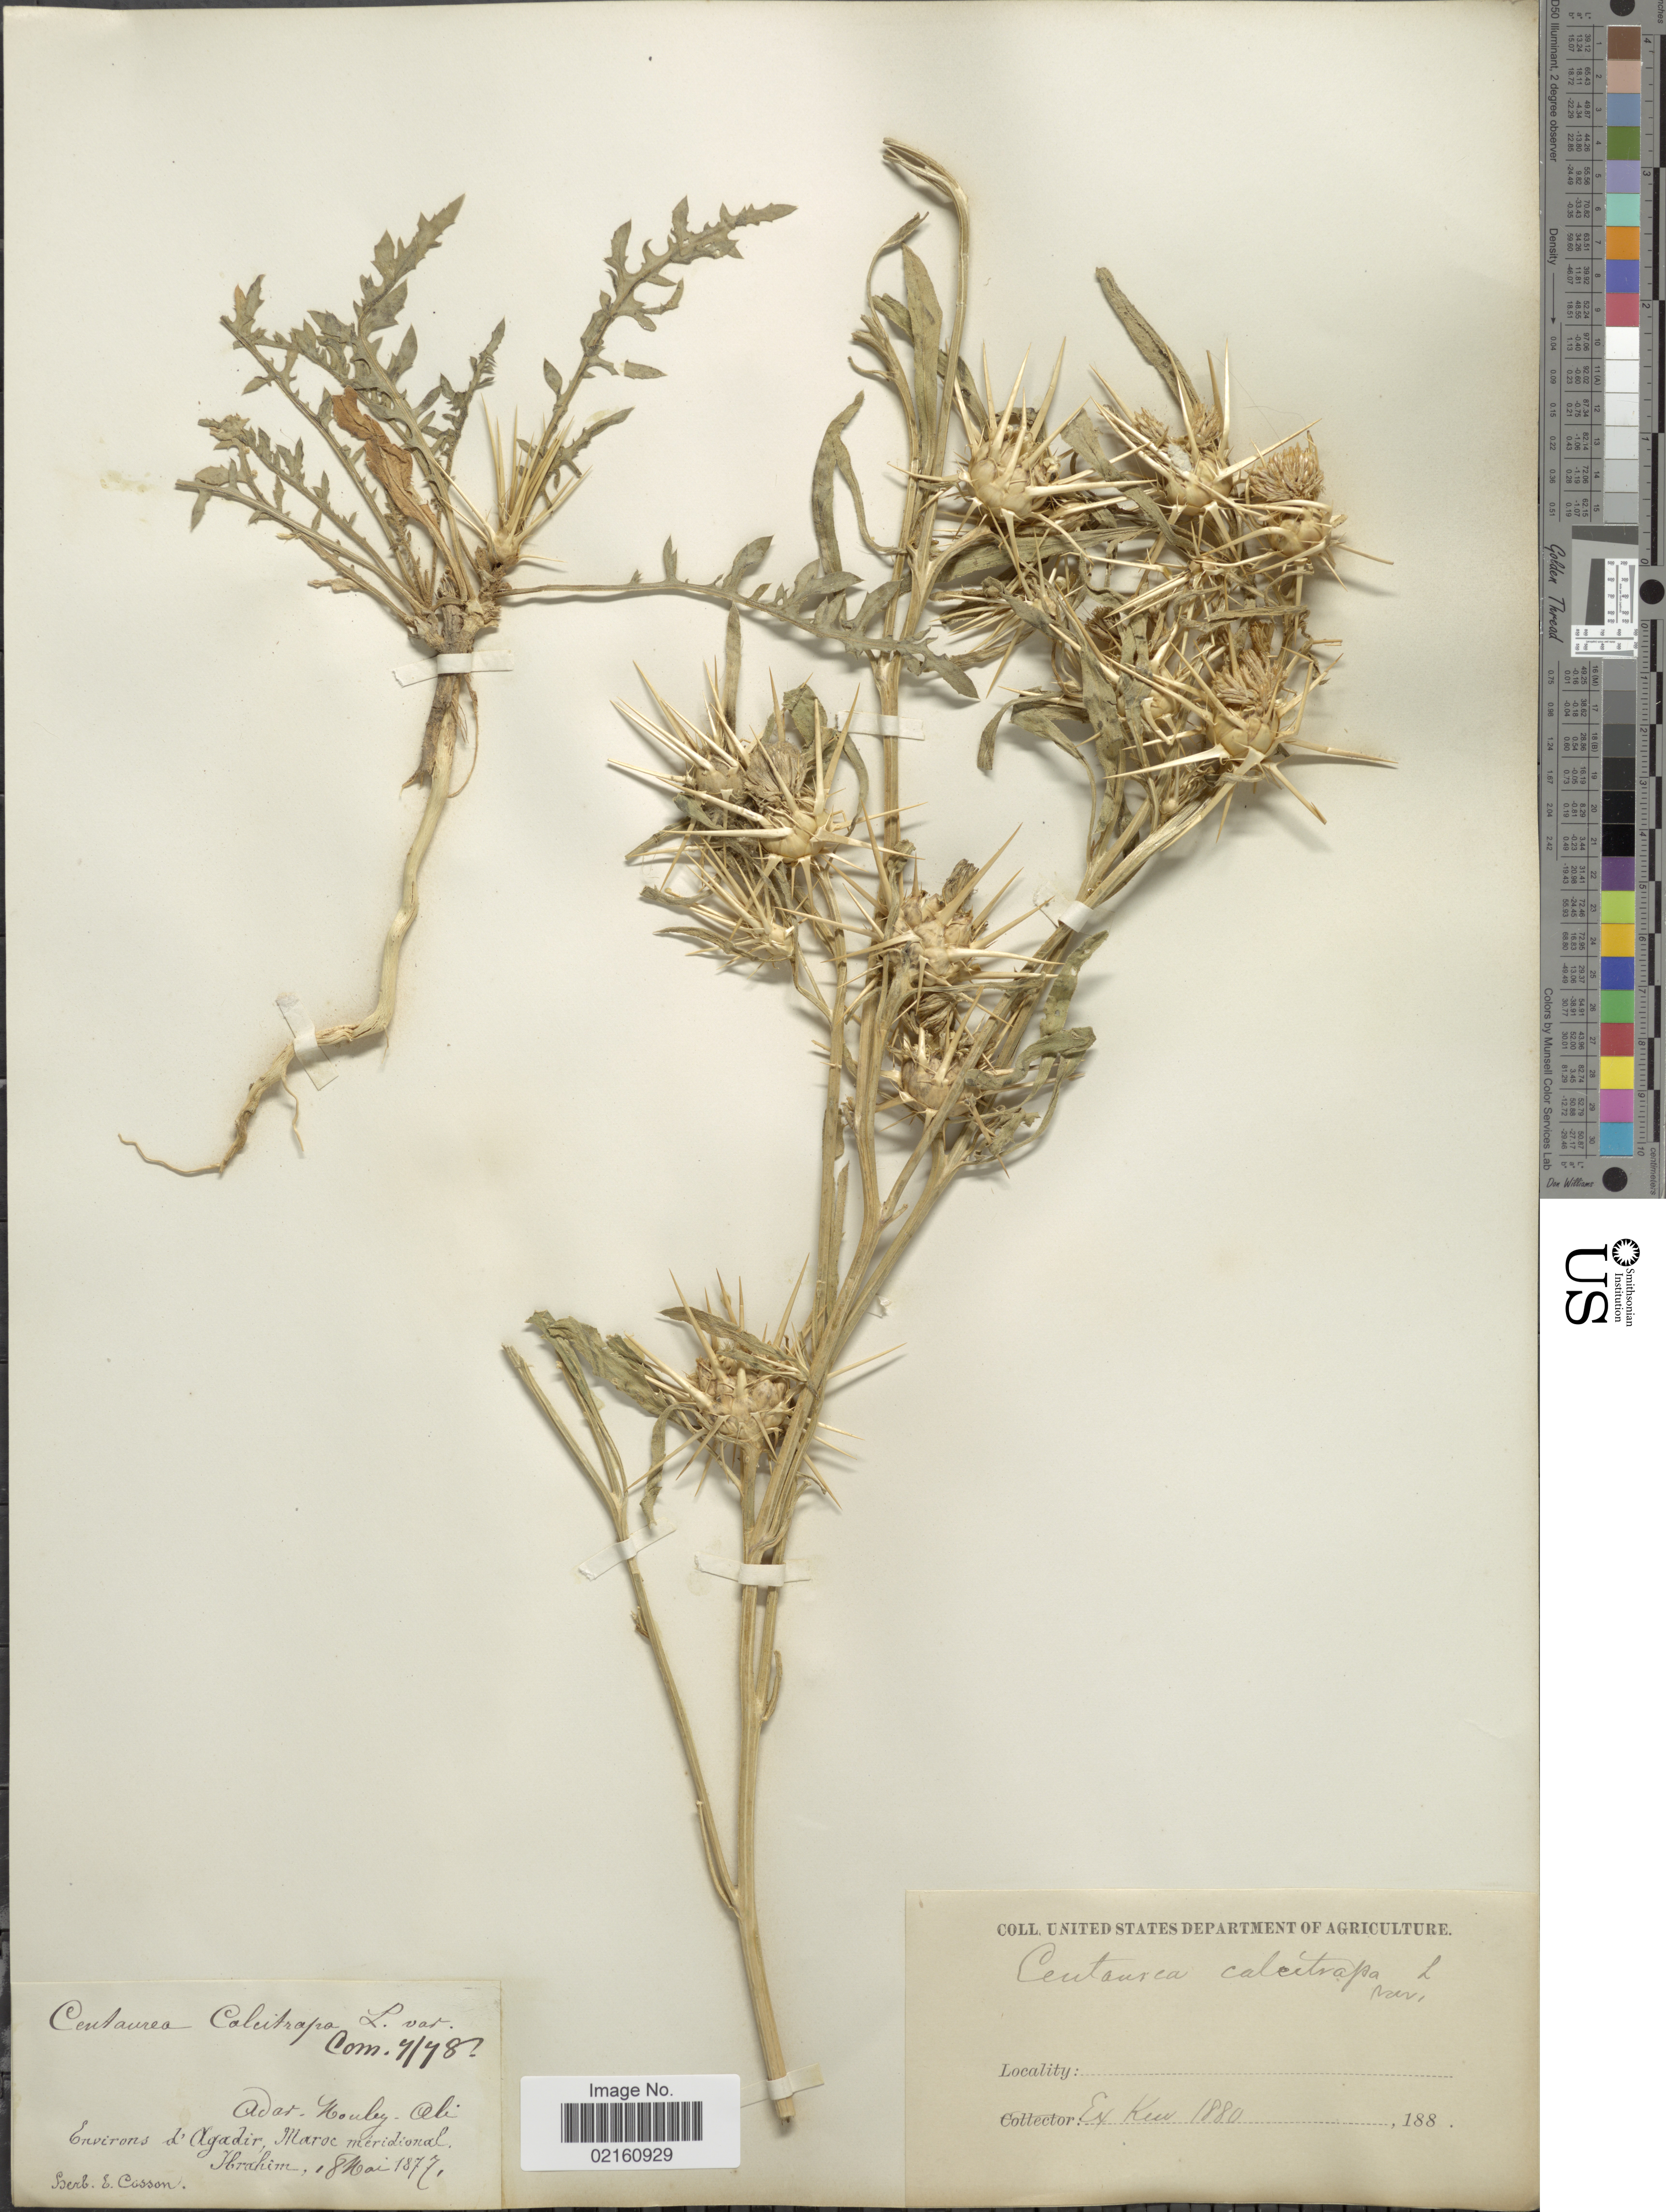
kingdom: Plantae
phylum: Tracheophyta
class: Magnoliopsida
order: Asterales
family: Asteraceae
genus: Centaurea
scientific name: Centaurea calcitrapa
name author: L.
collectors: -. Ibrahim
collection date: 1877-05-18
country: Morocco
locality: Envrions d'Agadir, Maroc meridional